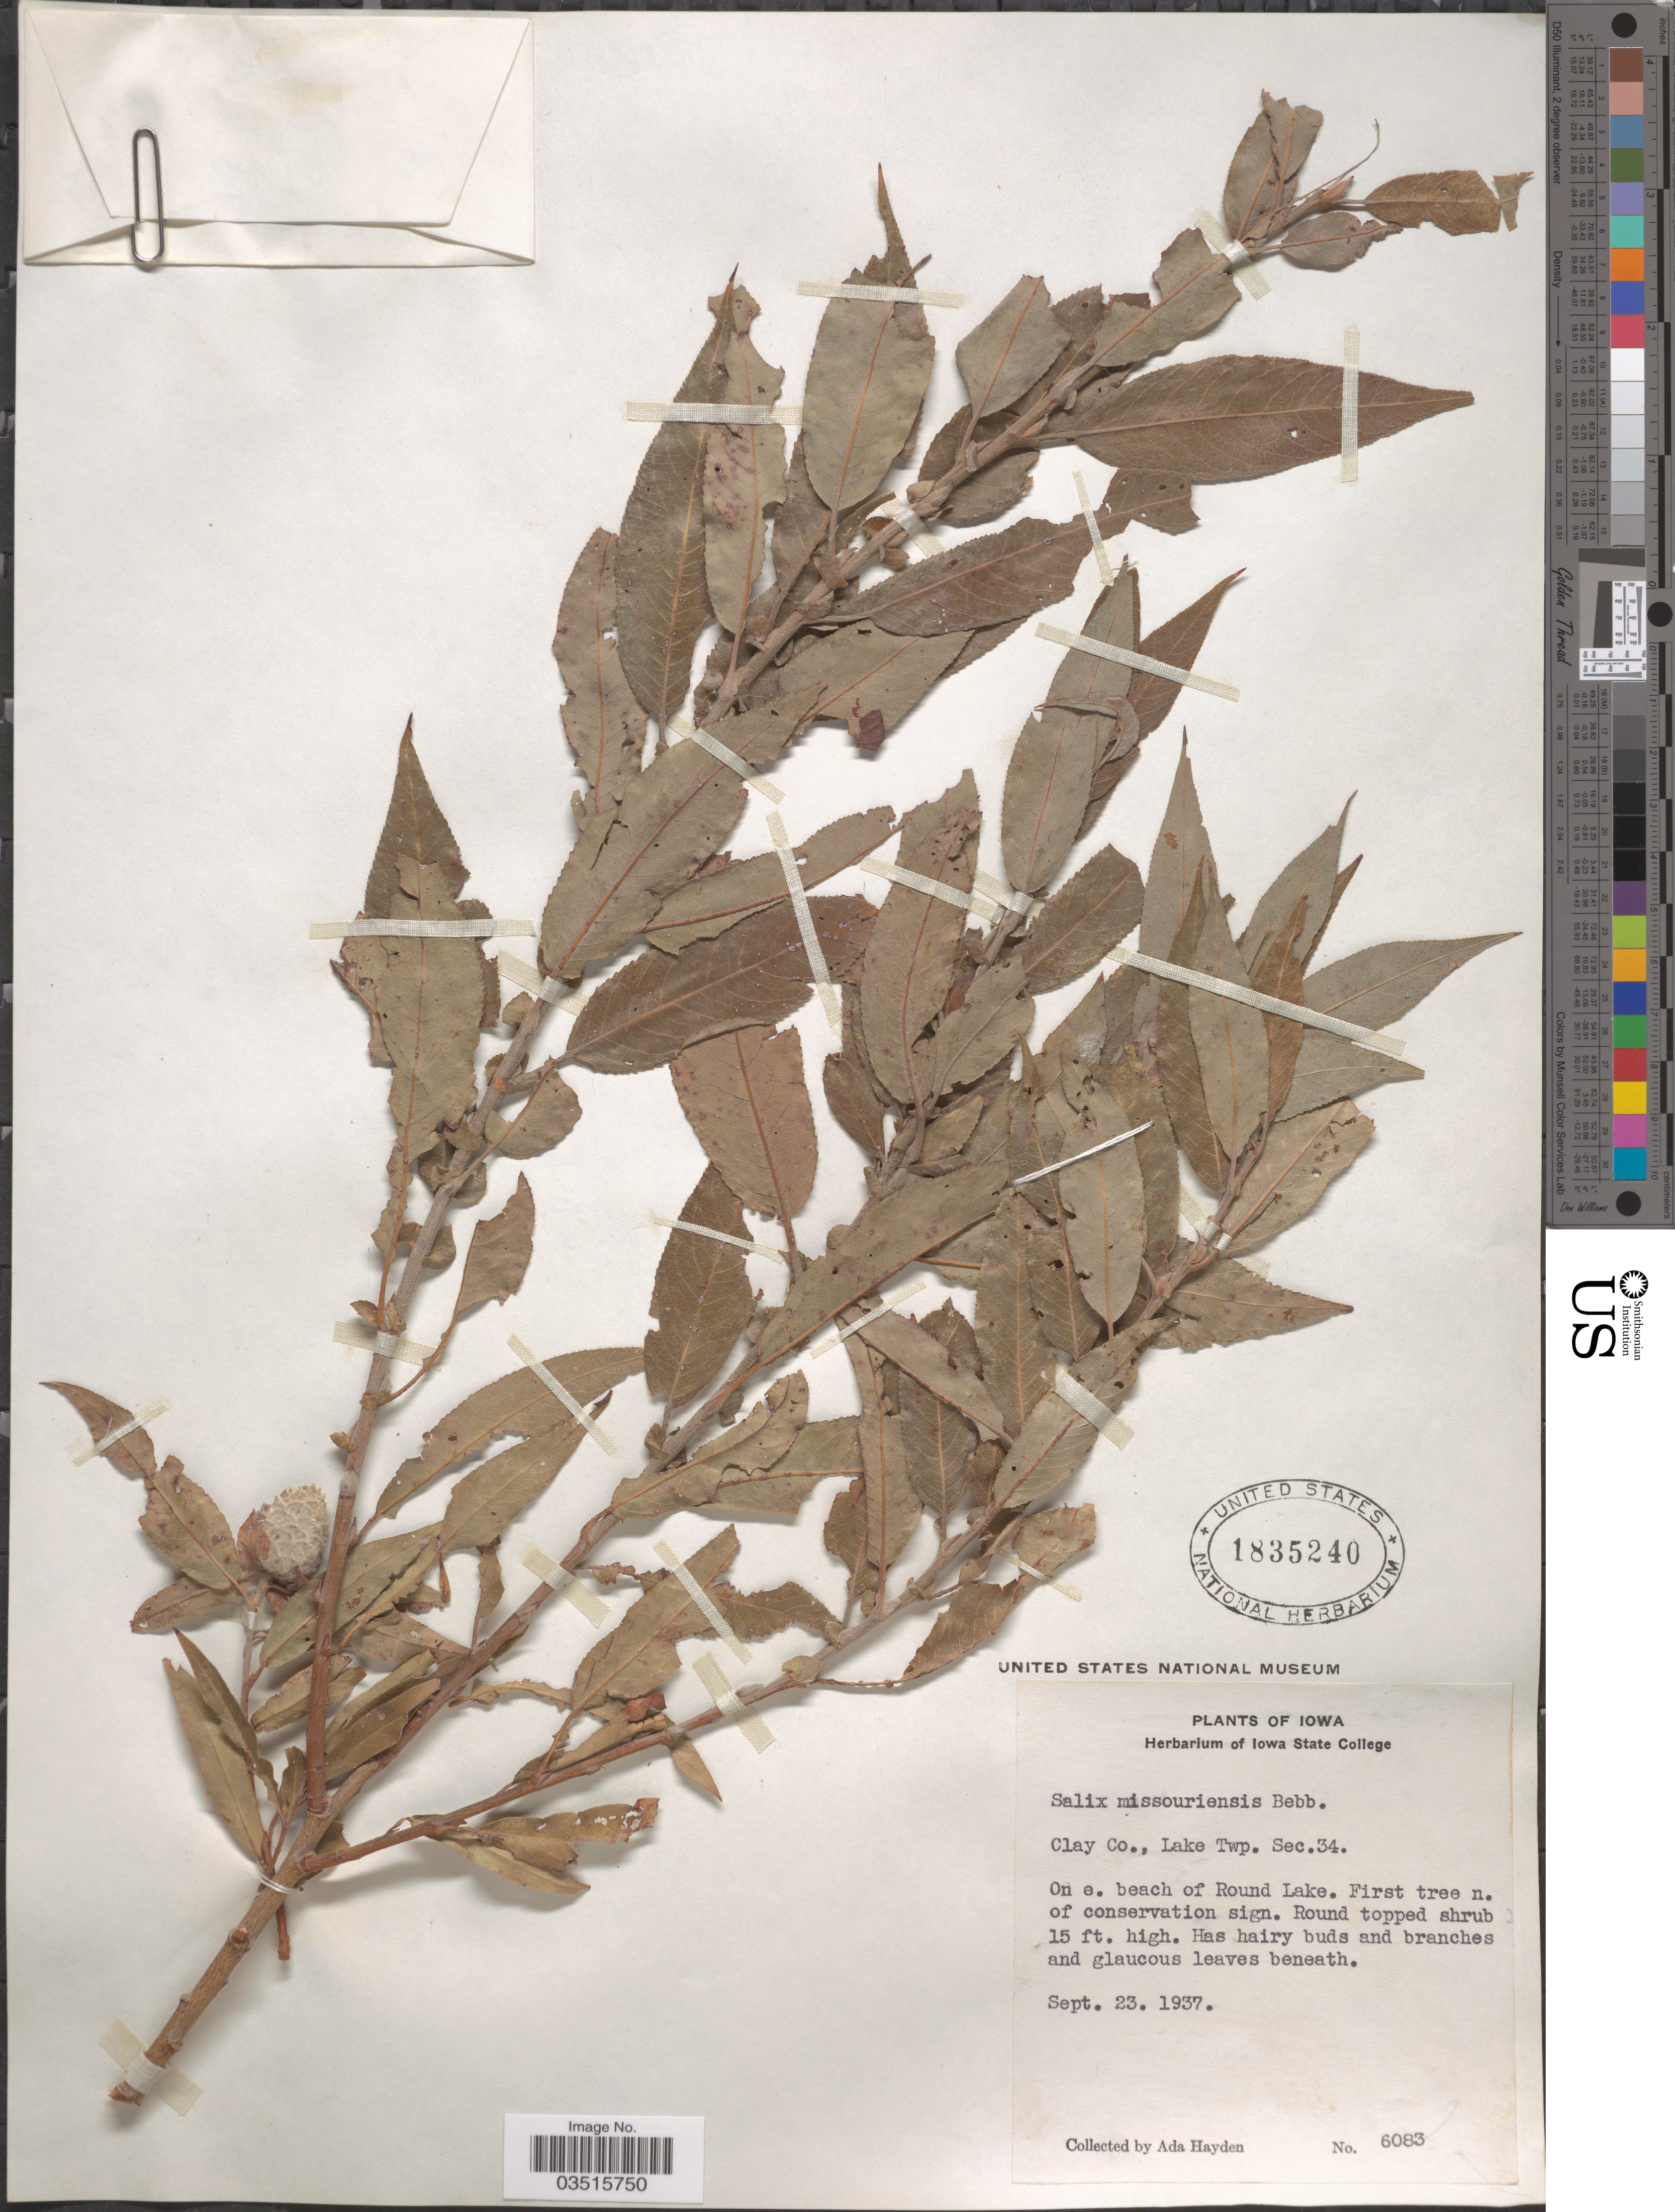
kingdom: Plantae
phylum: Tracheophyta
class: Magnoliopsida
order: Malpighiales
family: Salicaceae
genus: Salix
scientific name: Salix missouriensis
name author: Bebb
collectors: Ada Hayden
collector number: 6083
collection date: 1937-09-23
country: United States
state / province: Iowa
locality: Clay Co., Lake Twp. Sec. 34. On e. beach of Round Lake.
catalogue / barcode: US 1835240